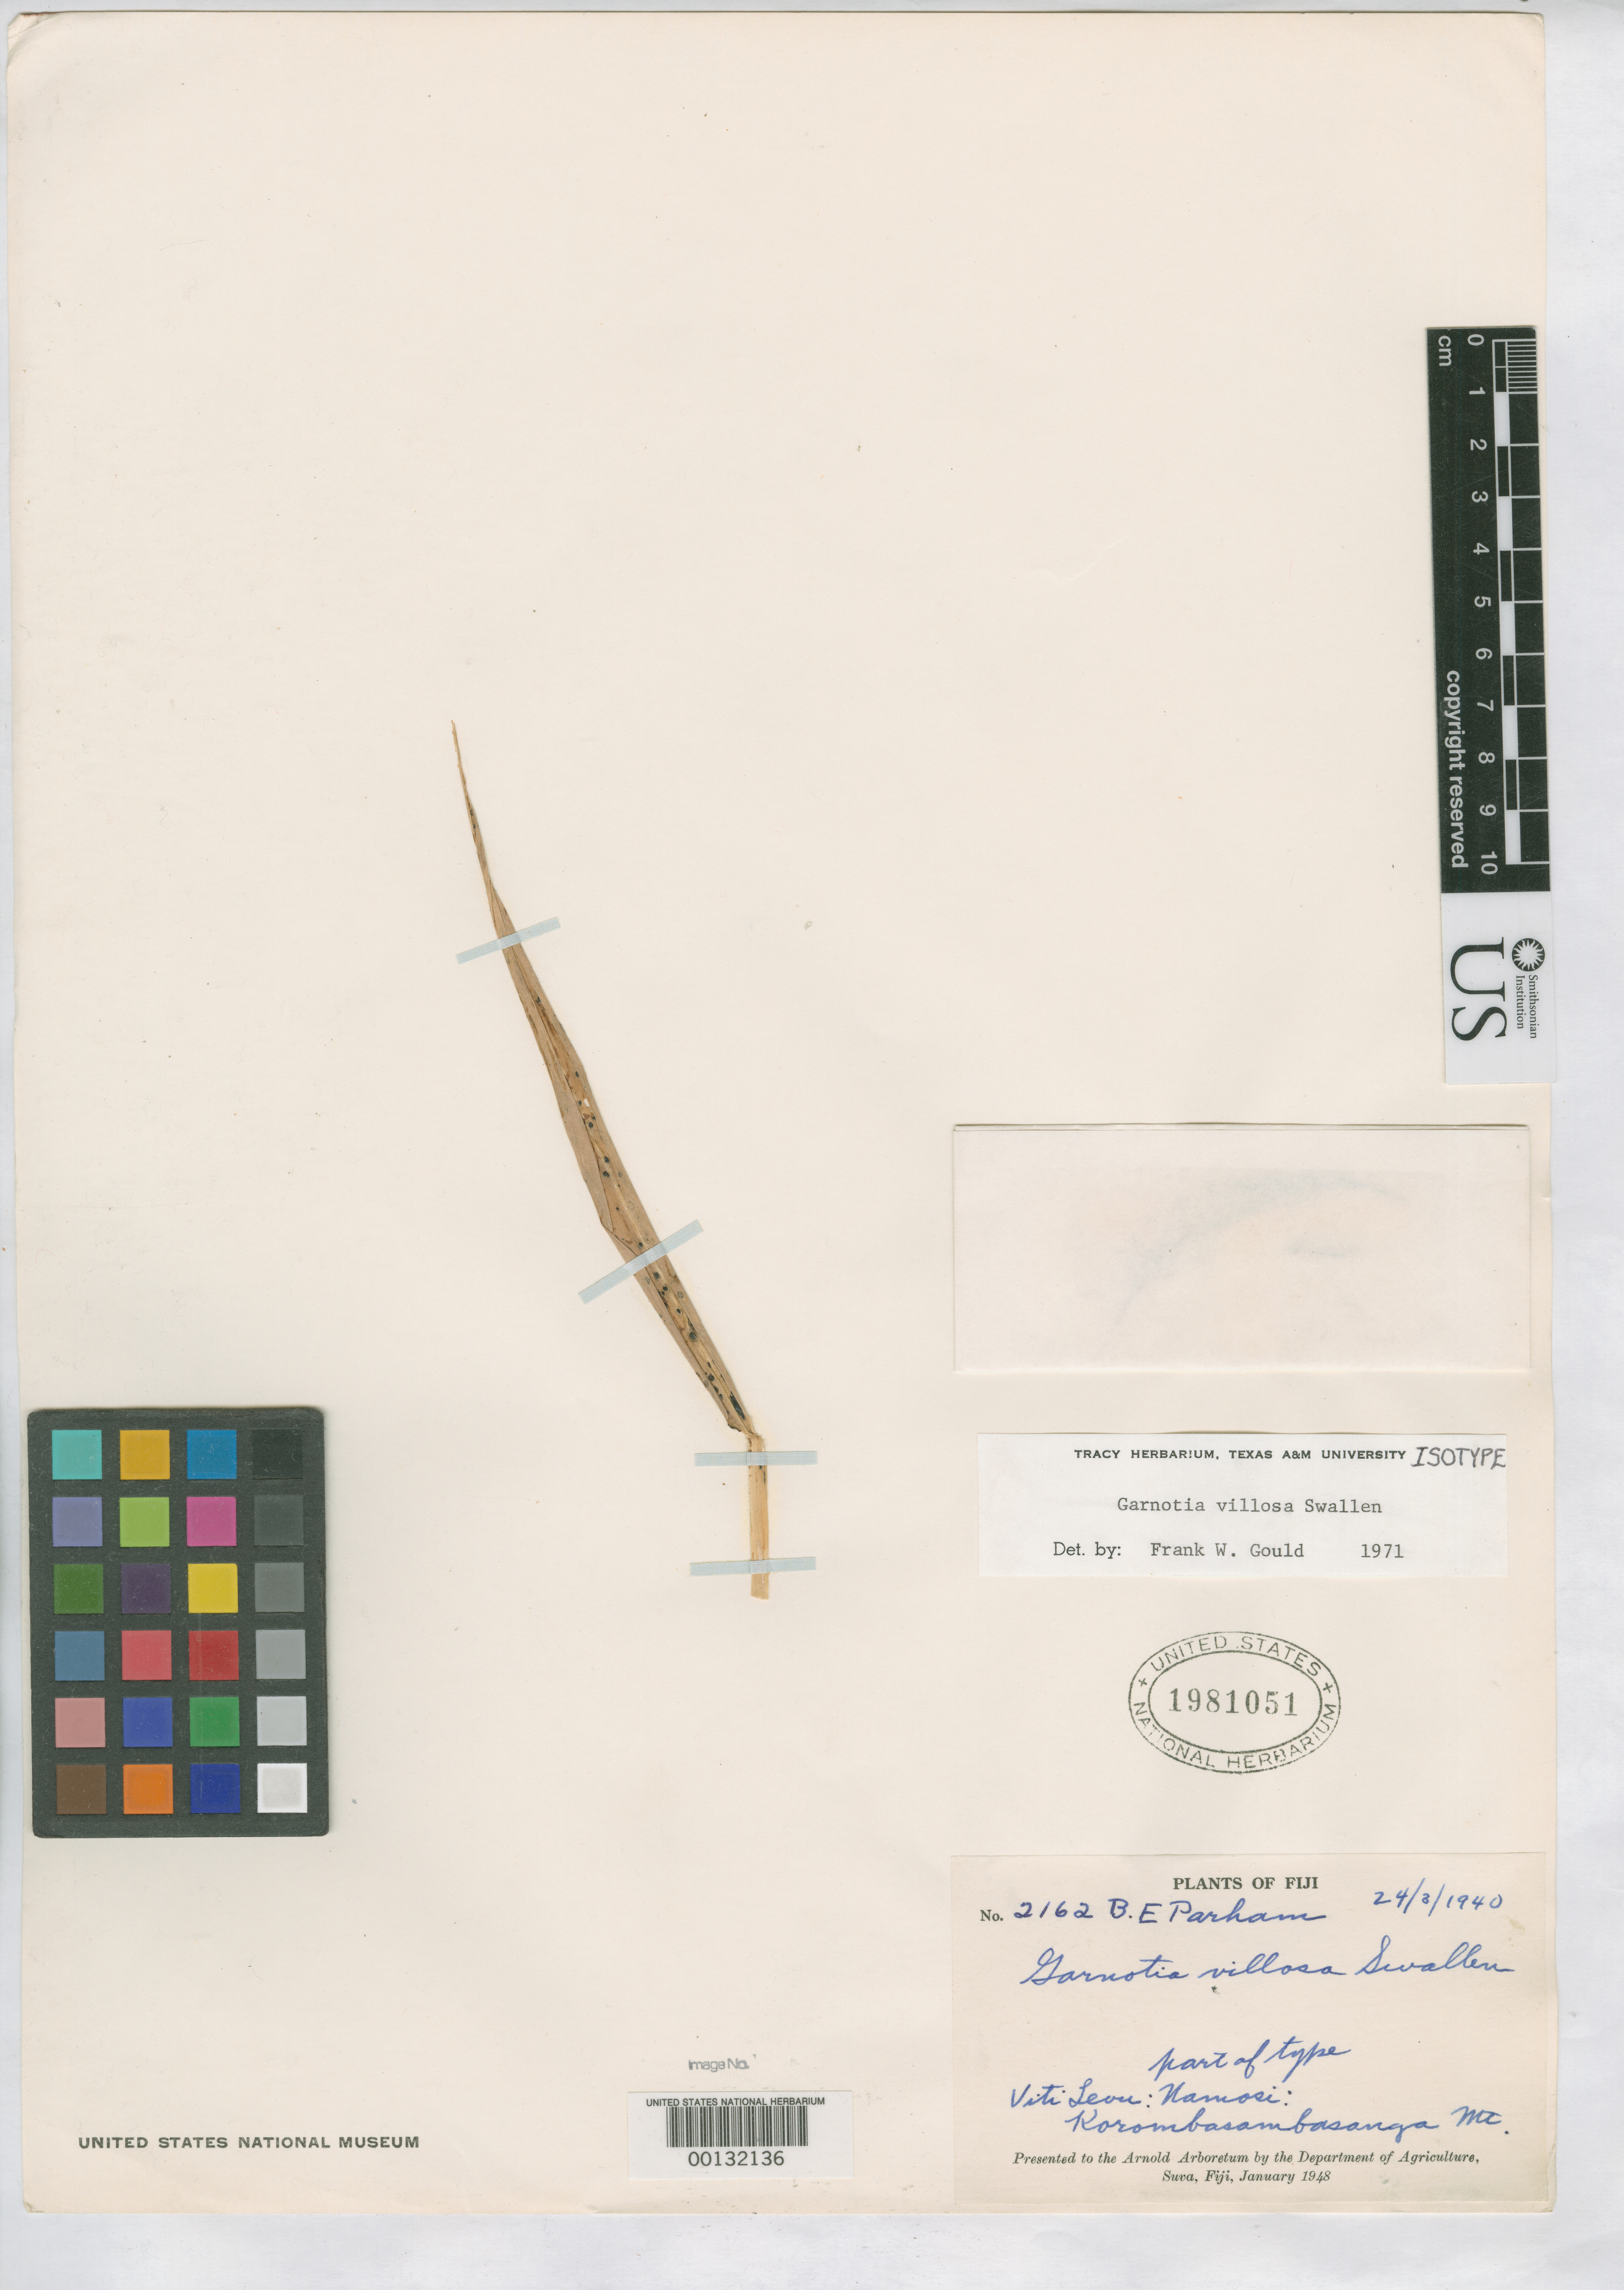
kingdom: Plantae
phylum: Tracheophyta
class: Liliopsida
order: Poales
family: Poaceae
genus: Garnotia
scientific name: Garnotia villosa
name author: Swallen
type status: Type Fragment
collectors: B. E. Parham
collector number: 2162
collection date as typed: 24 Mar 1940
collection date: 1940-03-24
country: Fiji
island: Viti Levu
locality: Namosi, Mt. Korombasa-Mbasanga. [Viti Levu Group]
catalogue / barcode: US 1981051